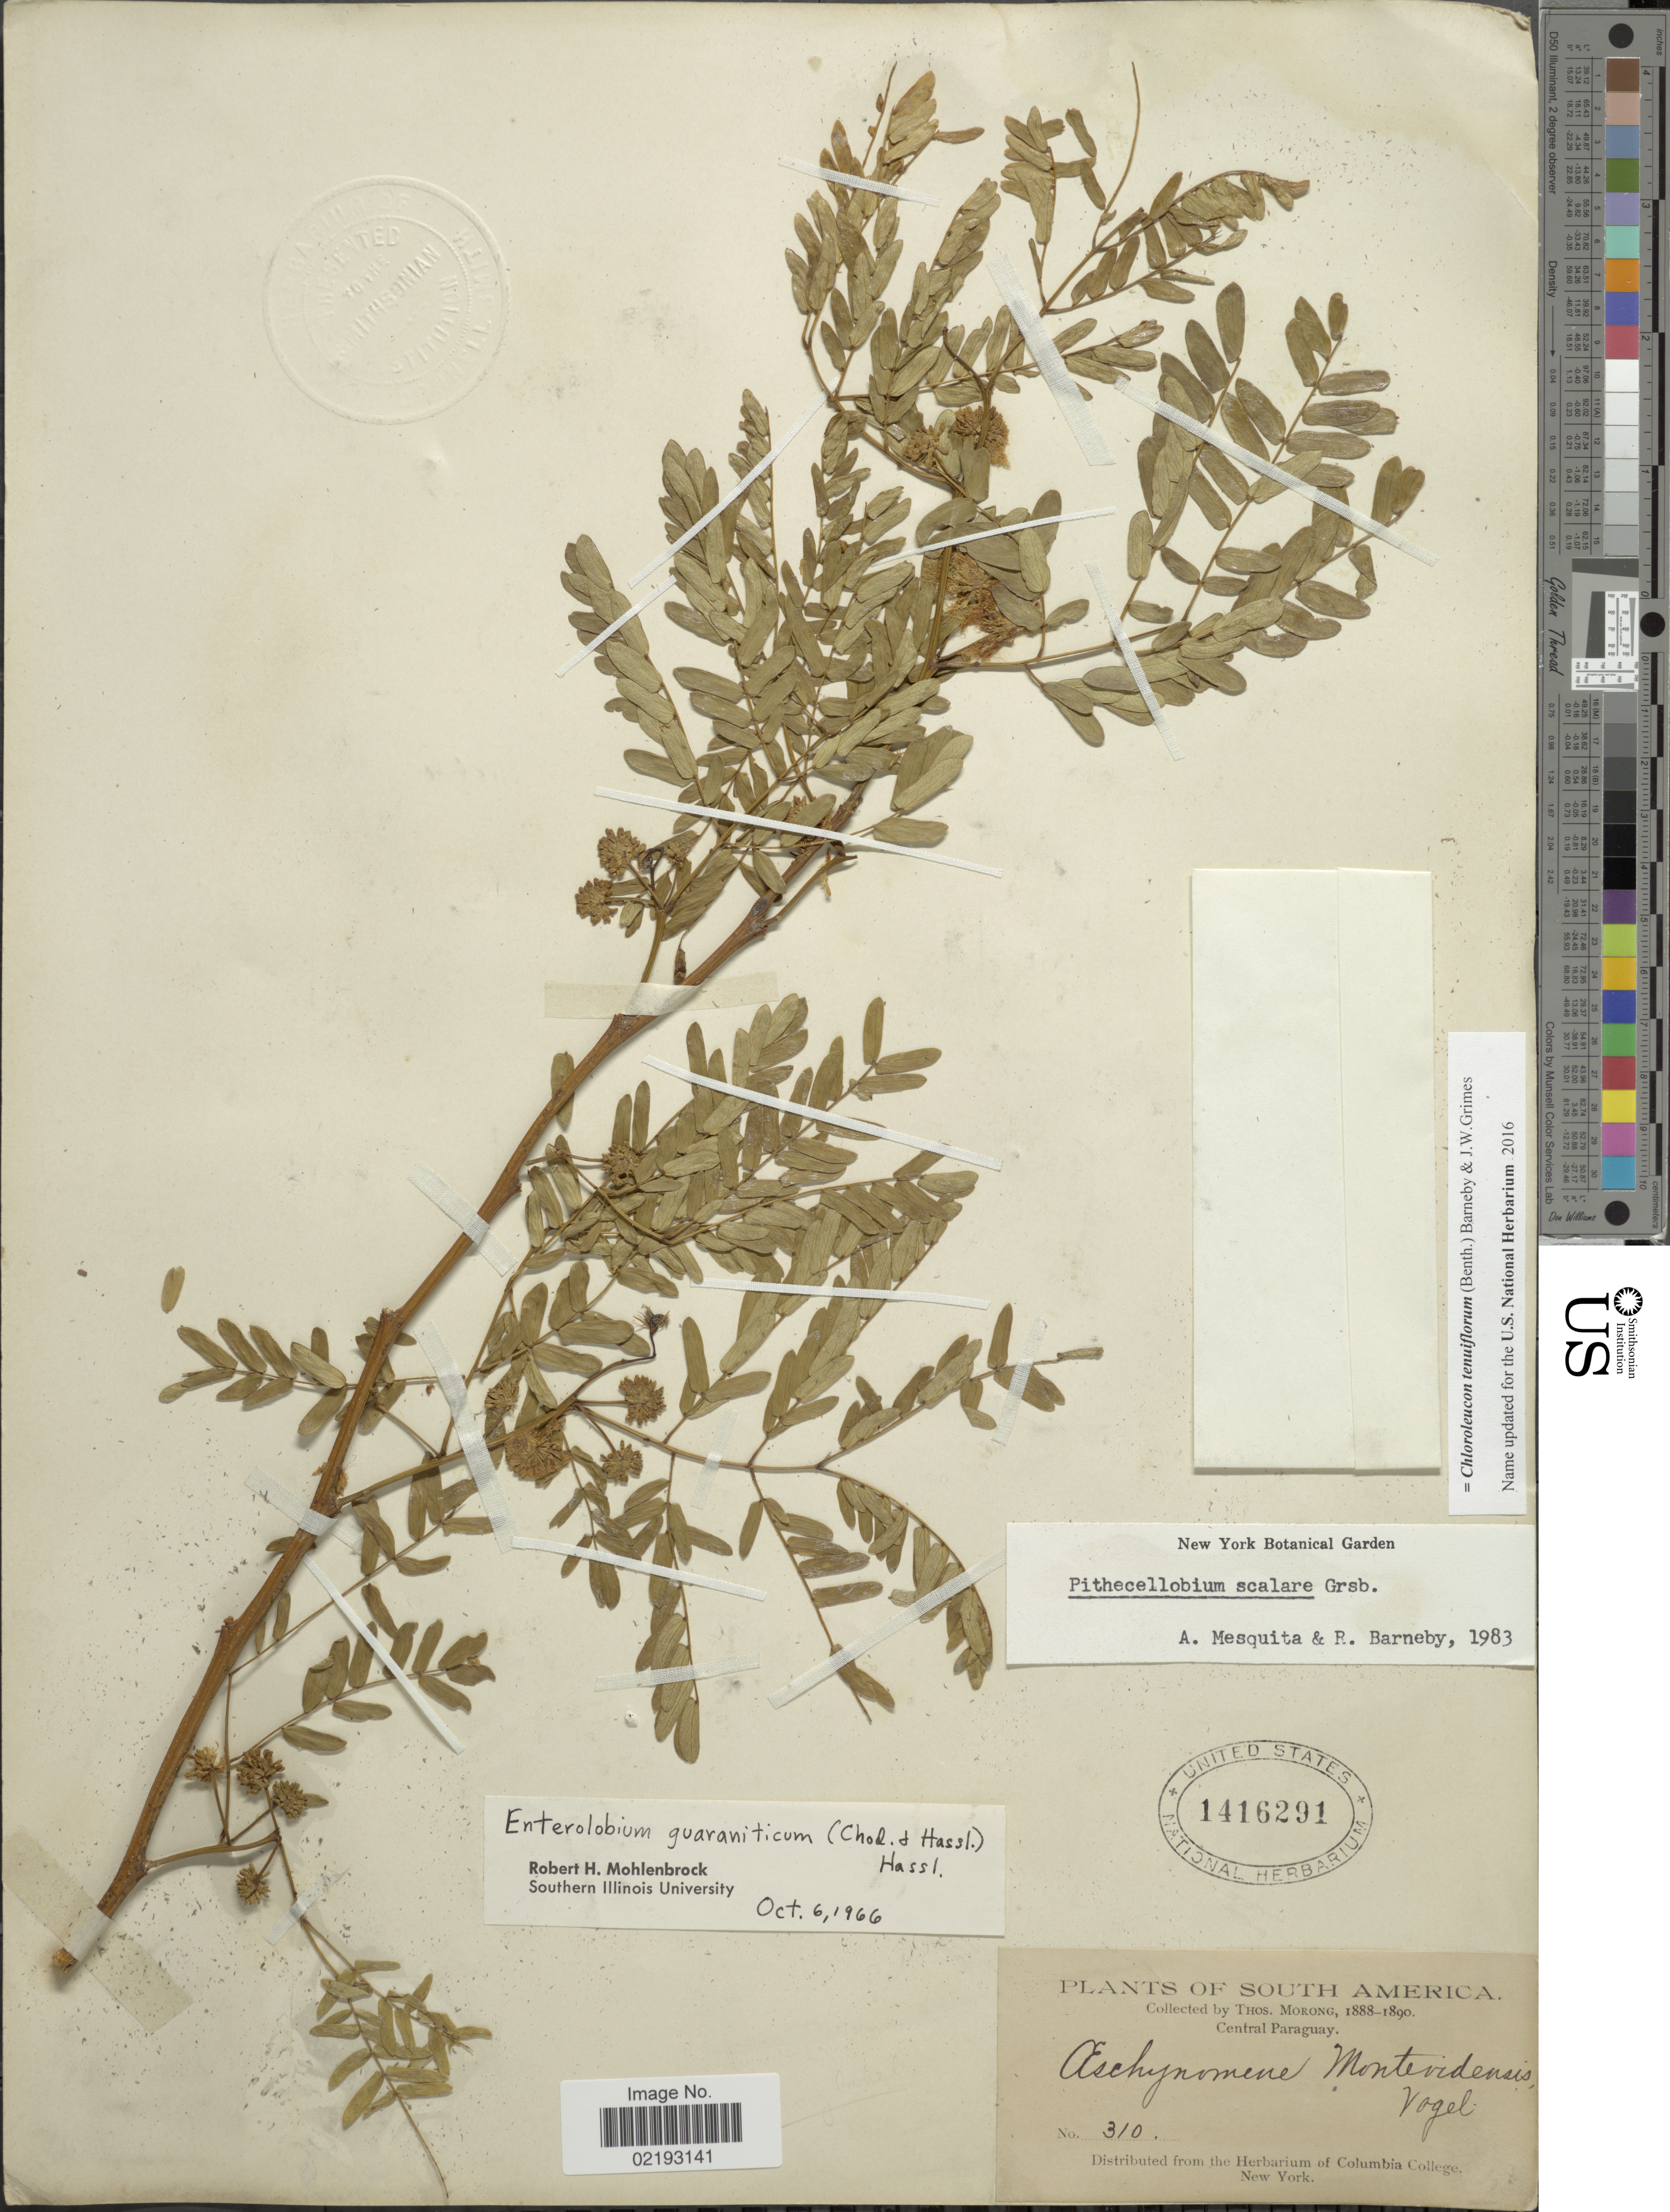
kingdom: Plantae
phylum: Tracheophyta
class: Magnoliopsida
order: Fabales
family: Fabaceae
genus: Chloroleucon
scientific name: Chloroleucon tenuiflorum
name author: (Benth.) Barneby & J.W. Grimes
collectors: ex herb. T. Morong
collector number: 310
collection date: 1888/1890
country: Paraguay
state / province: Central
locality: South America, Central Paraguay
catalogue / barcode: US 1416291